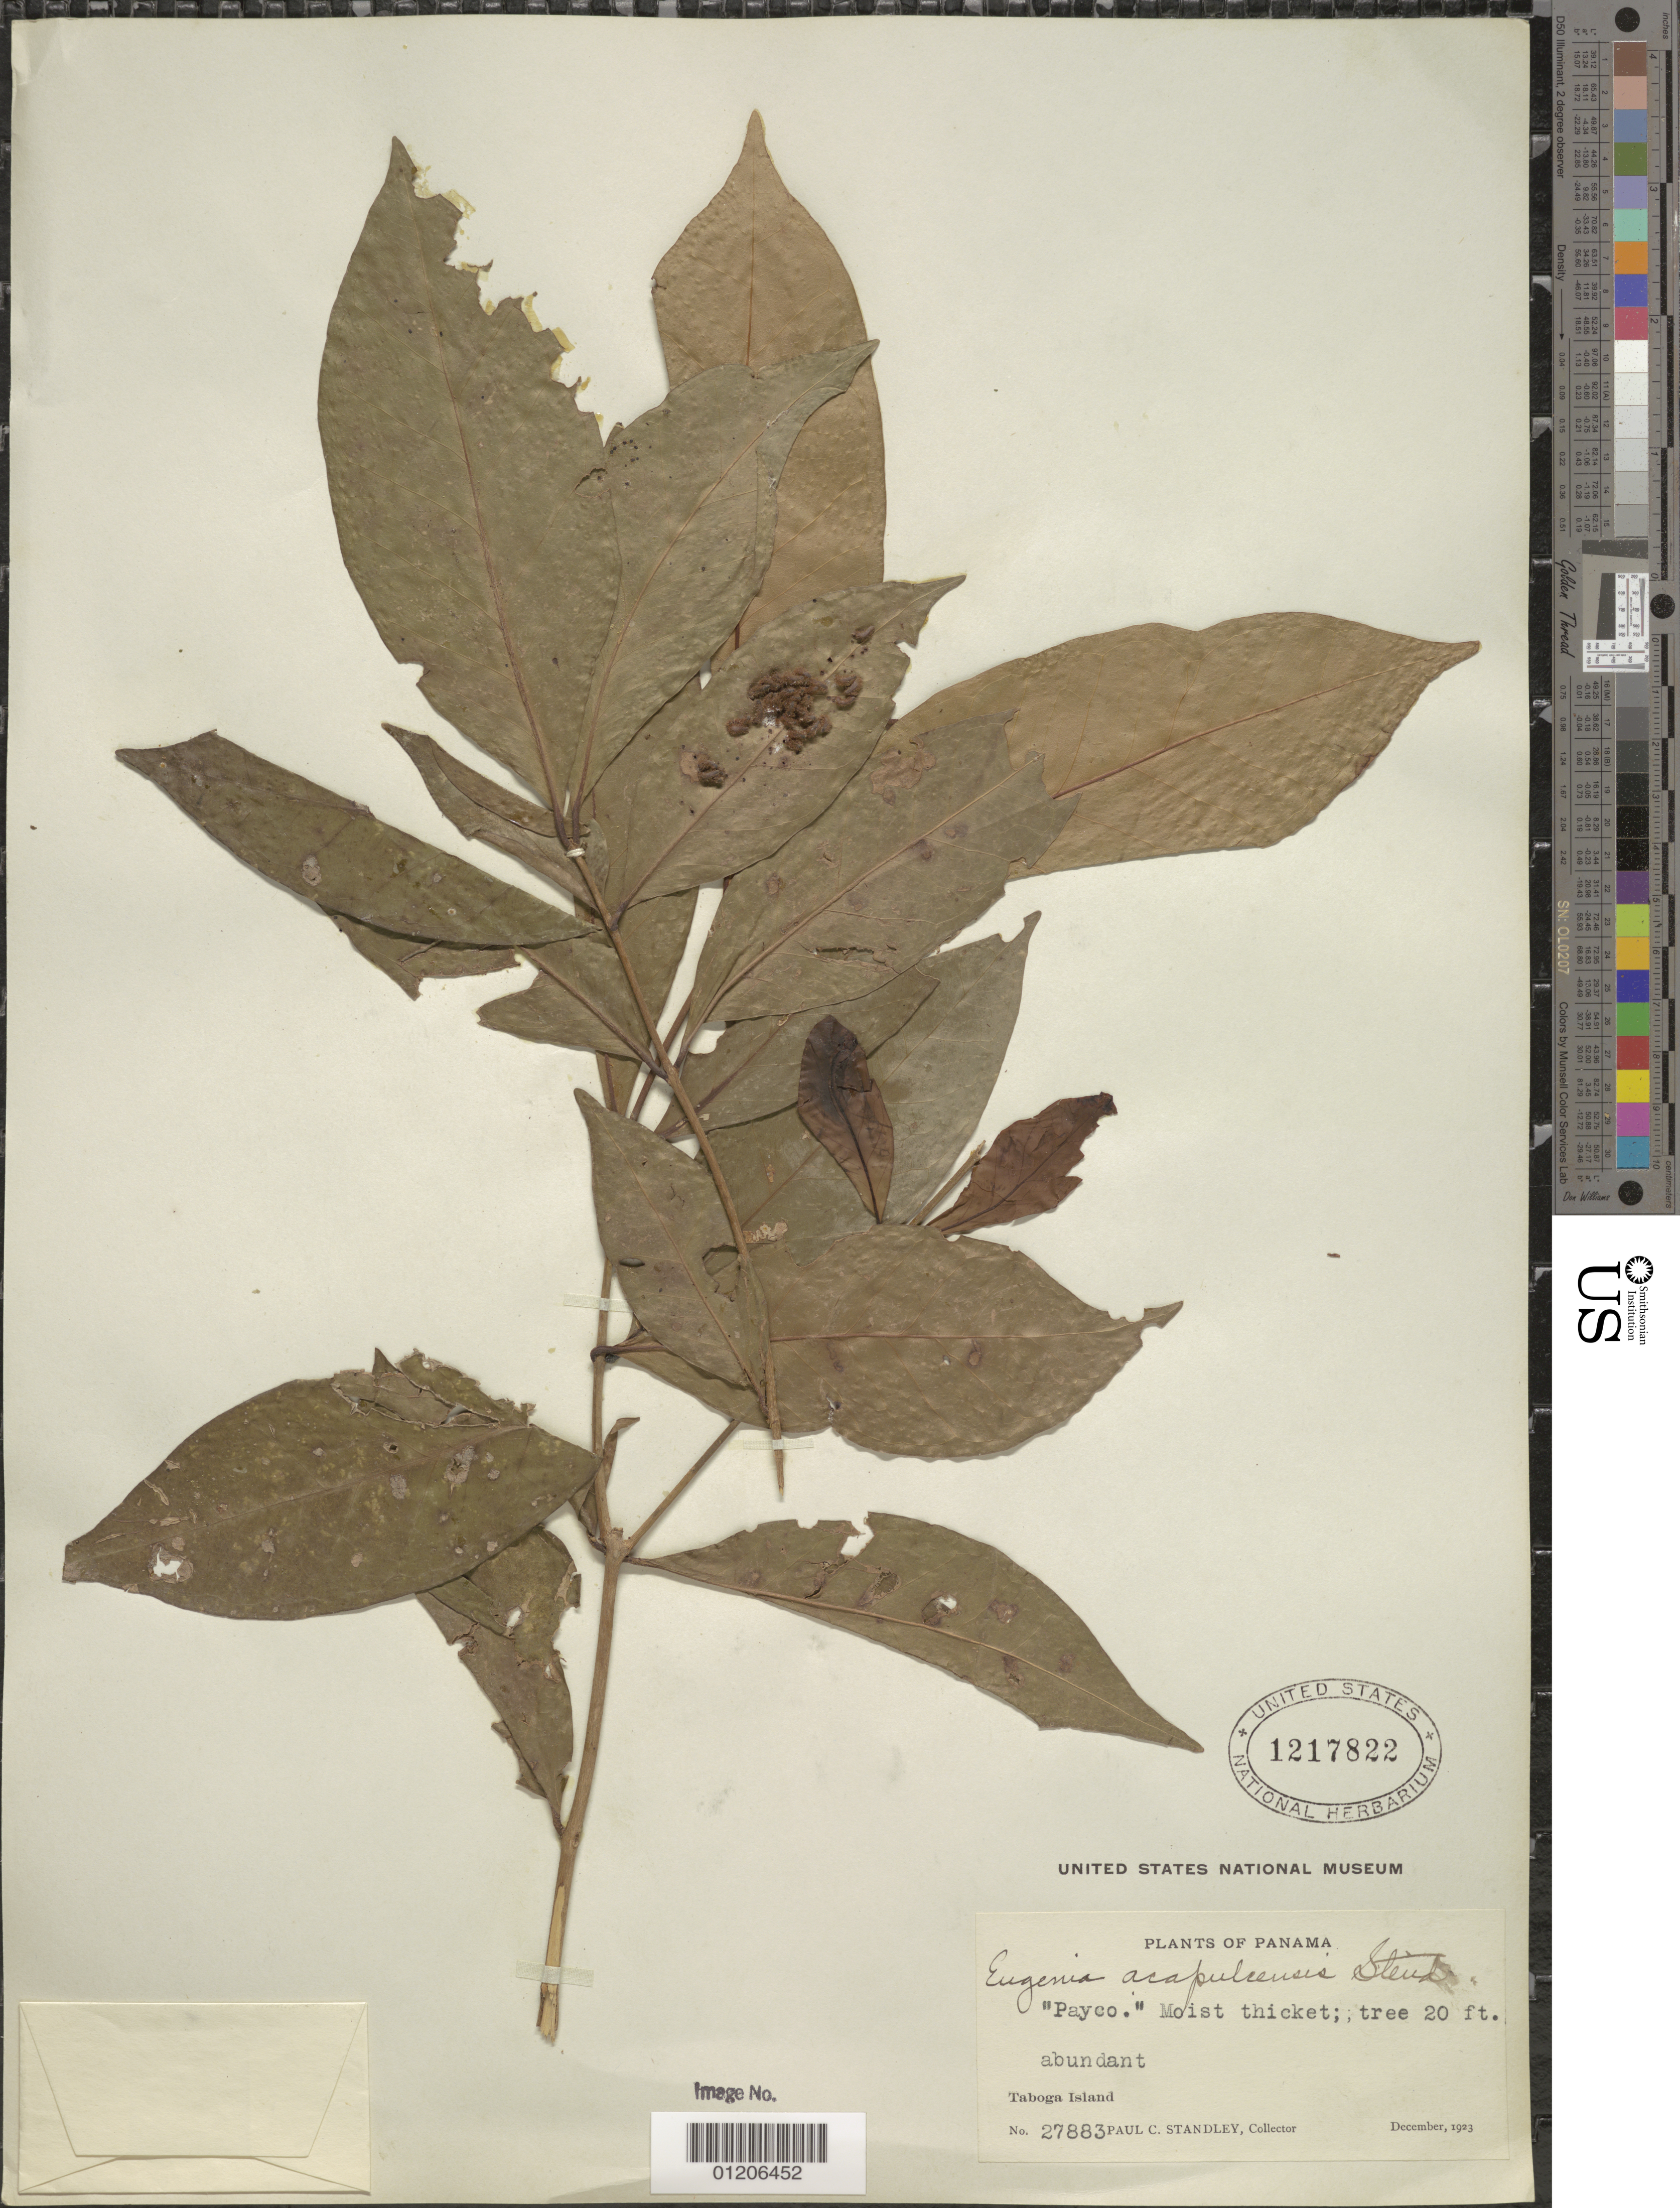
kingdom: Plantae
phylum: Tracheophyta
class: Magnoliopsida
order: Myrtales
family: Myrtaceae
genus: Eugenia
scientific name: Eugenia acapulcensis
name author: Steud.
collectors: P. C. Standley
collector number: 27883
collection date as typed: Dec 1923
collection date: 1923-12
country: Panama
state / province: Panamá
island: Taboga Island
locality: Taboga Island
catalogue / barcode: US 1217822